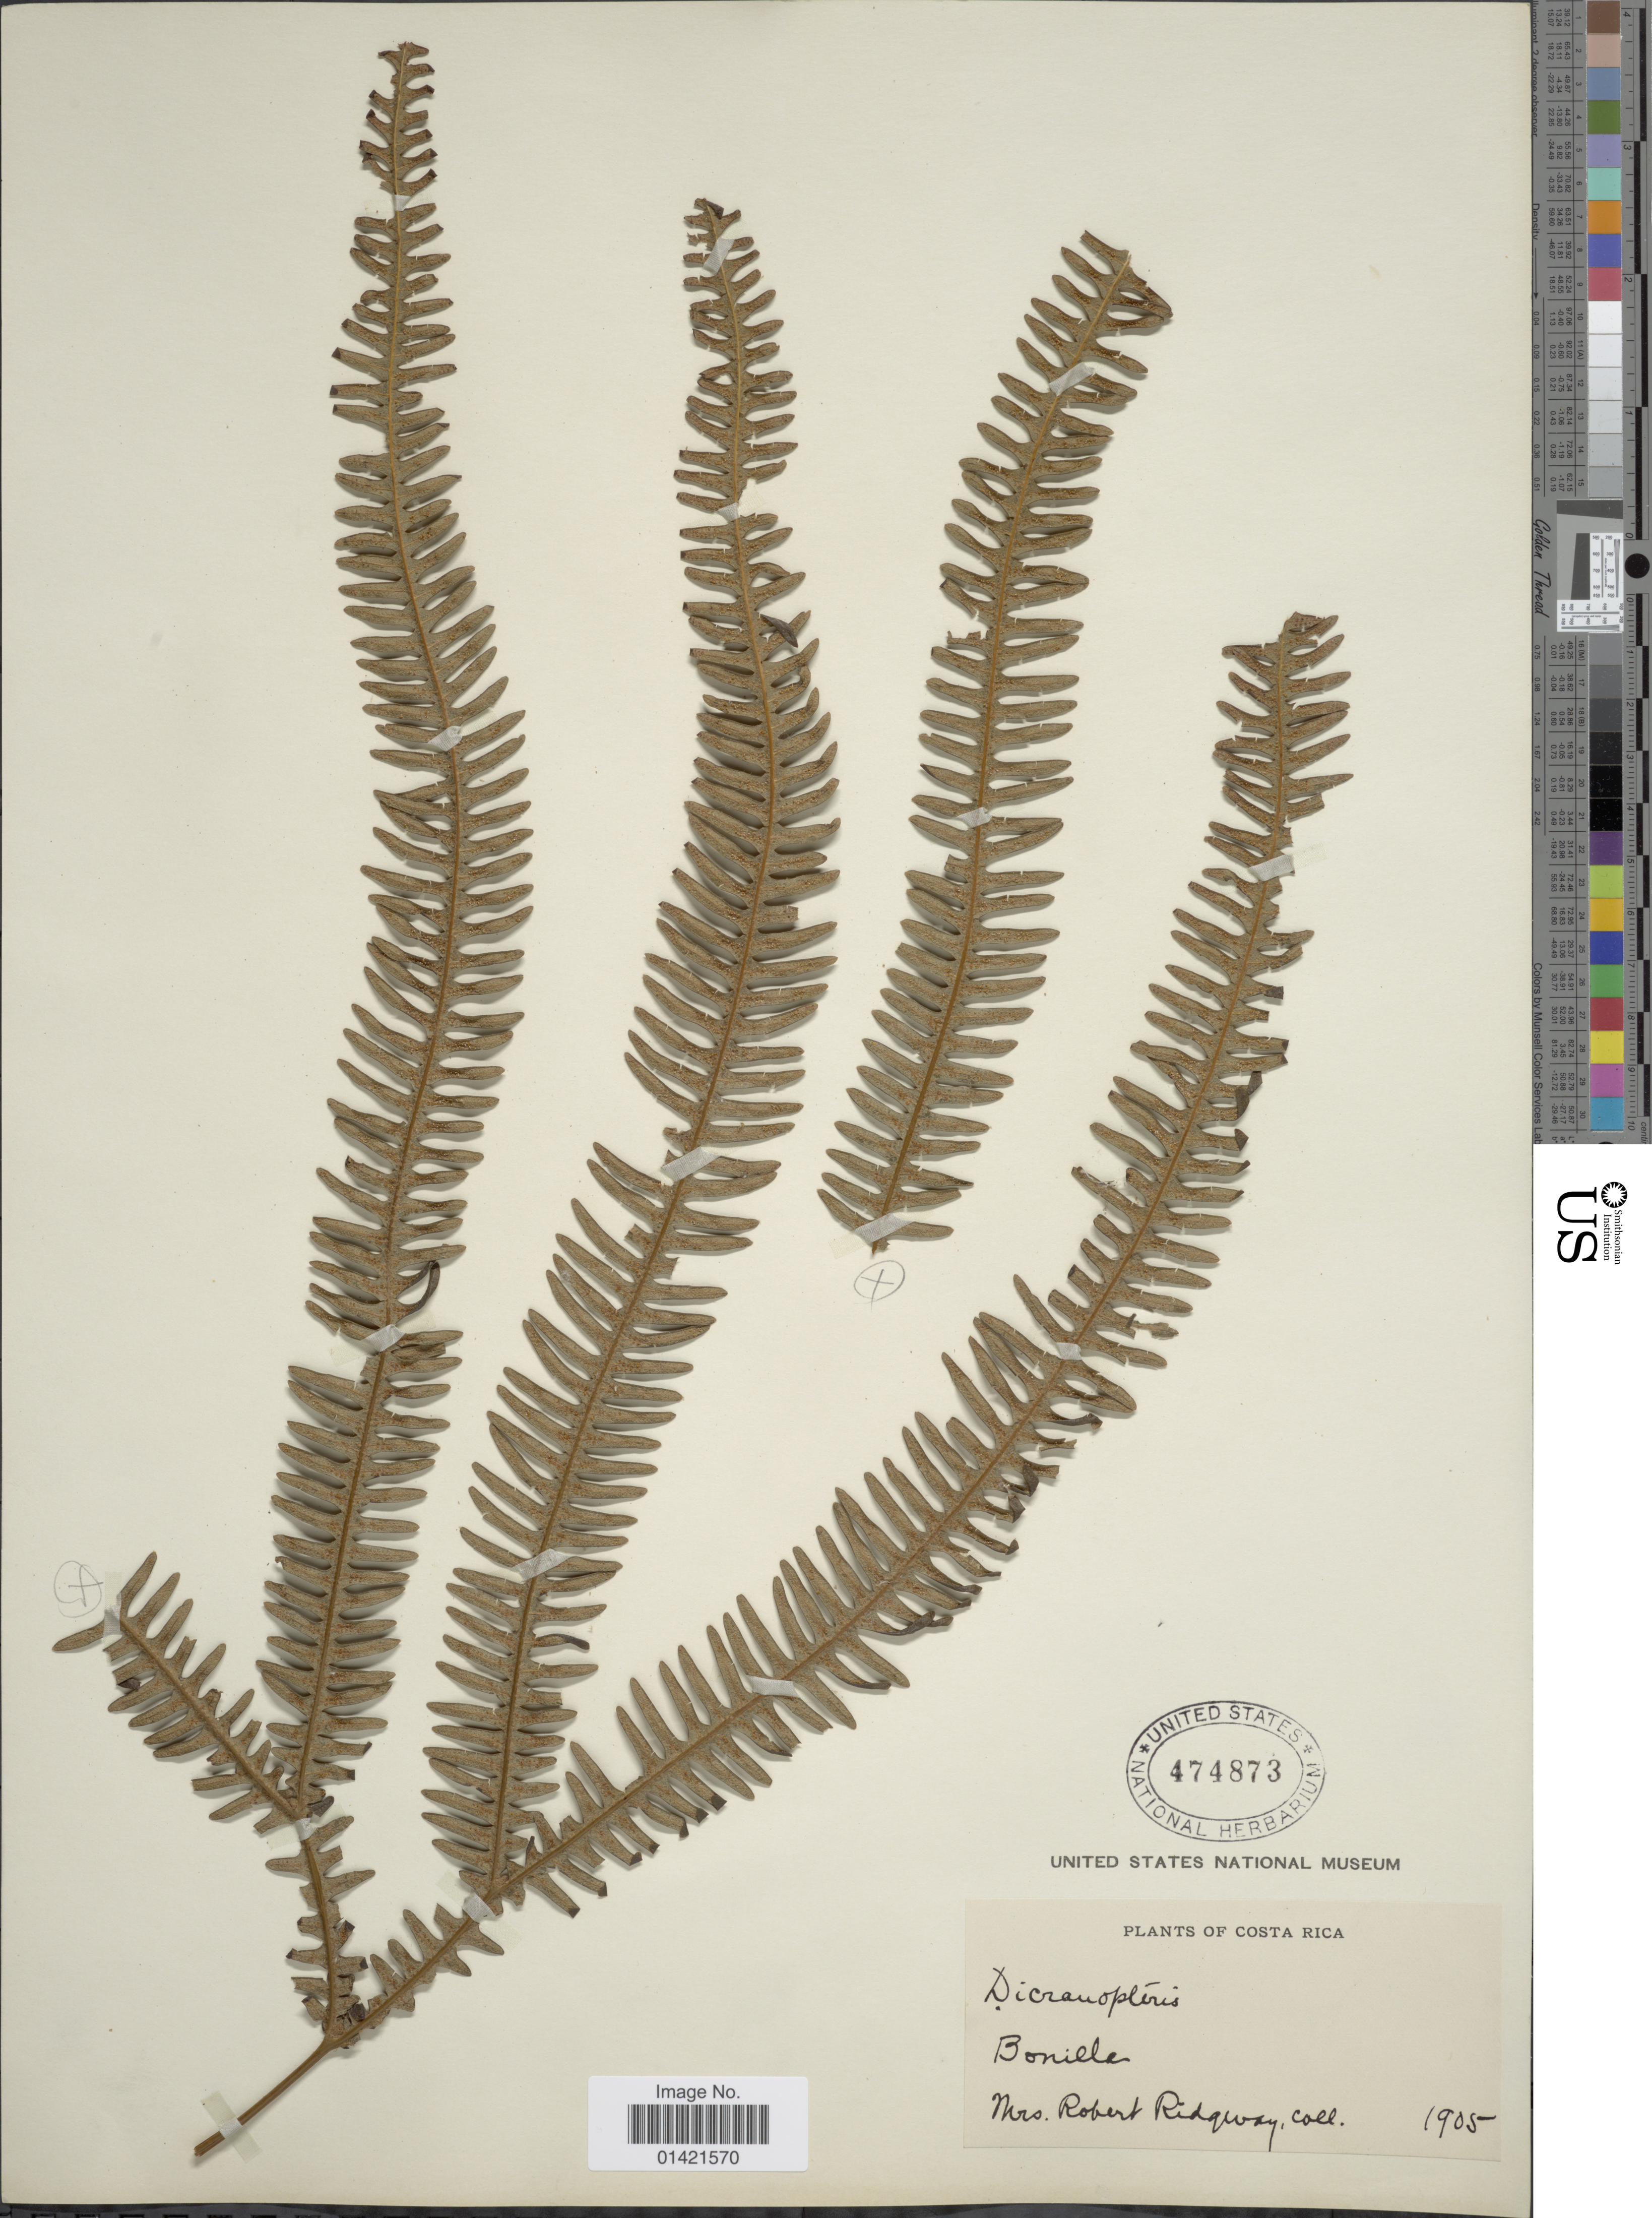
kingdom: Plantae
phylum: Tracheophyta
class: Polypodiopsida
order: Gleicheniales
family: Gleicheniaceae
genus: Sticherus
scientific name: Sticherus bifidus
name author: (Willd.) Ching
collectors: R. Ridgeway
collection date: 1905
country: Costa Rica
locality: Bonilla.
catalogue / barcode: US 474873